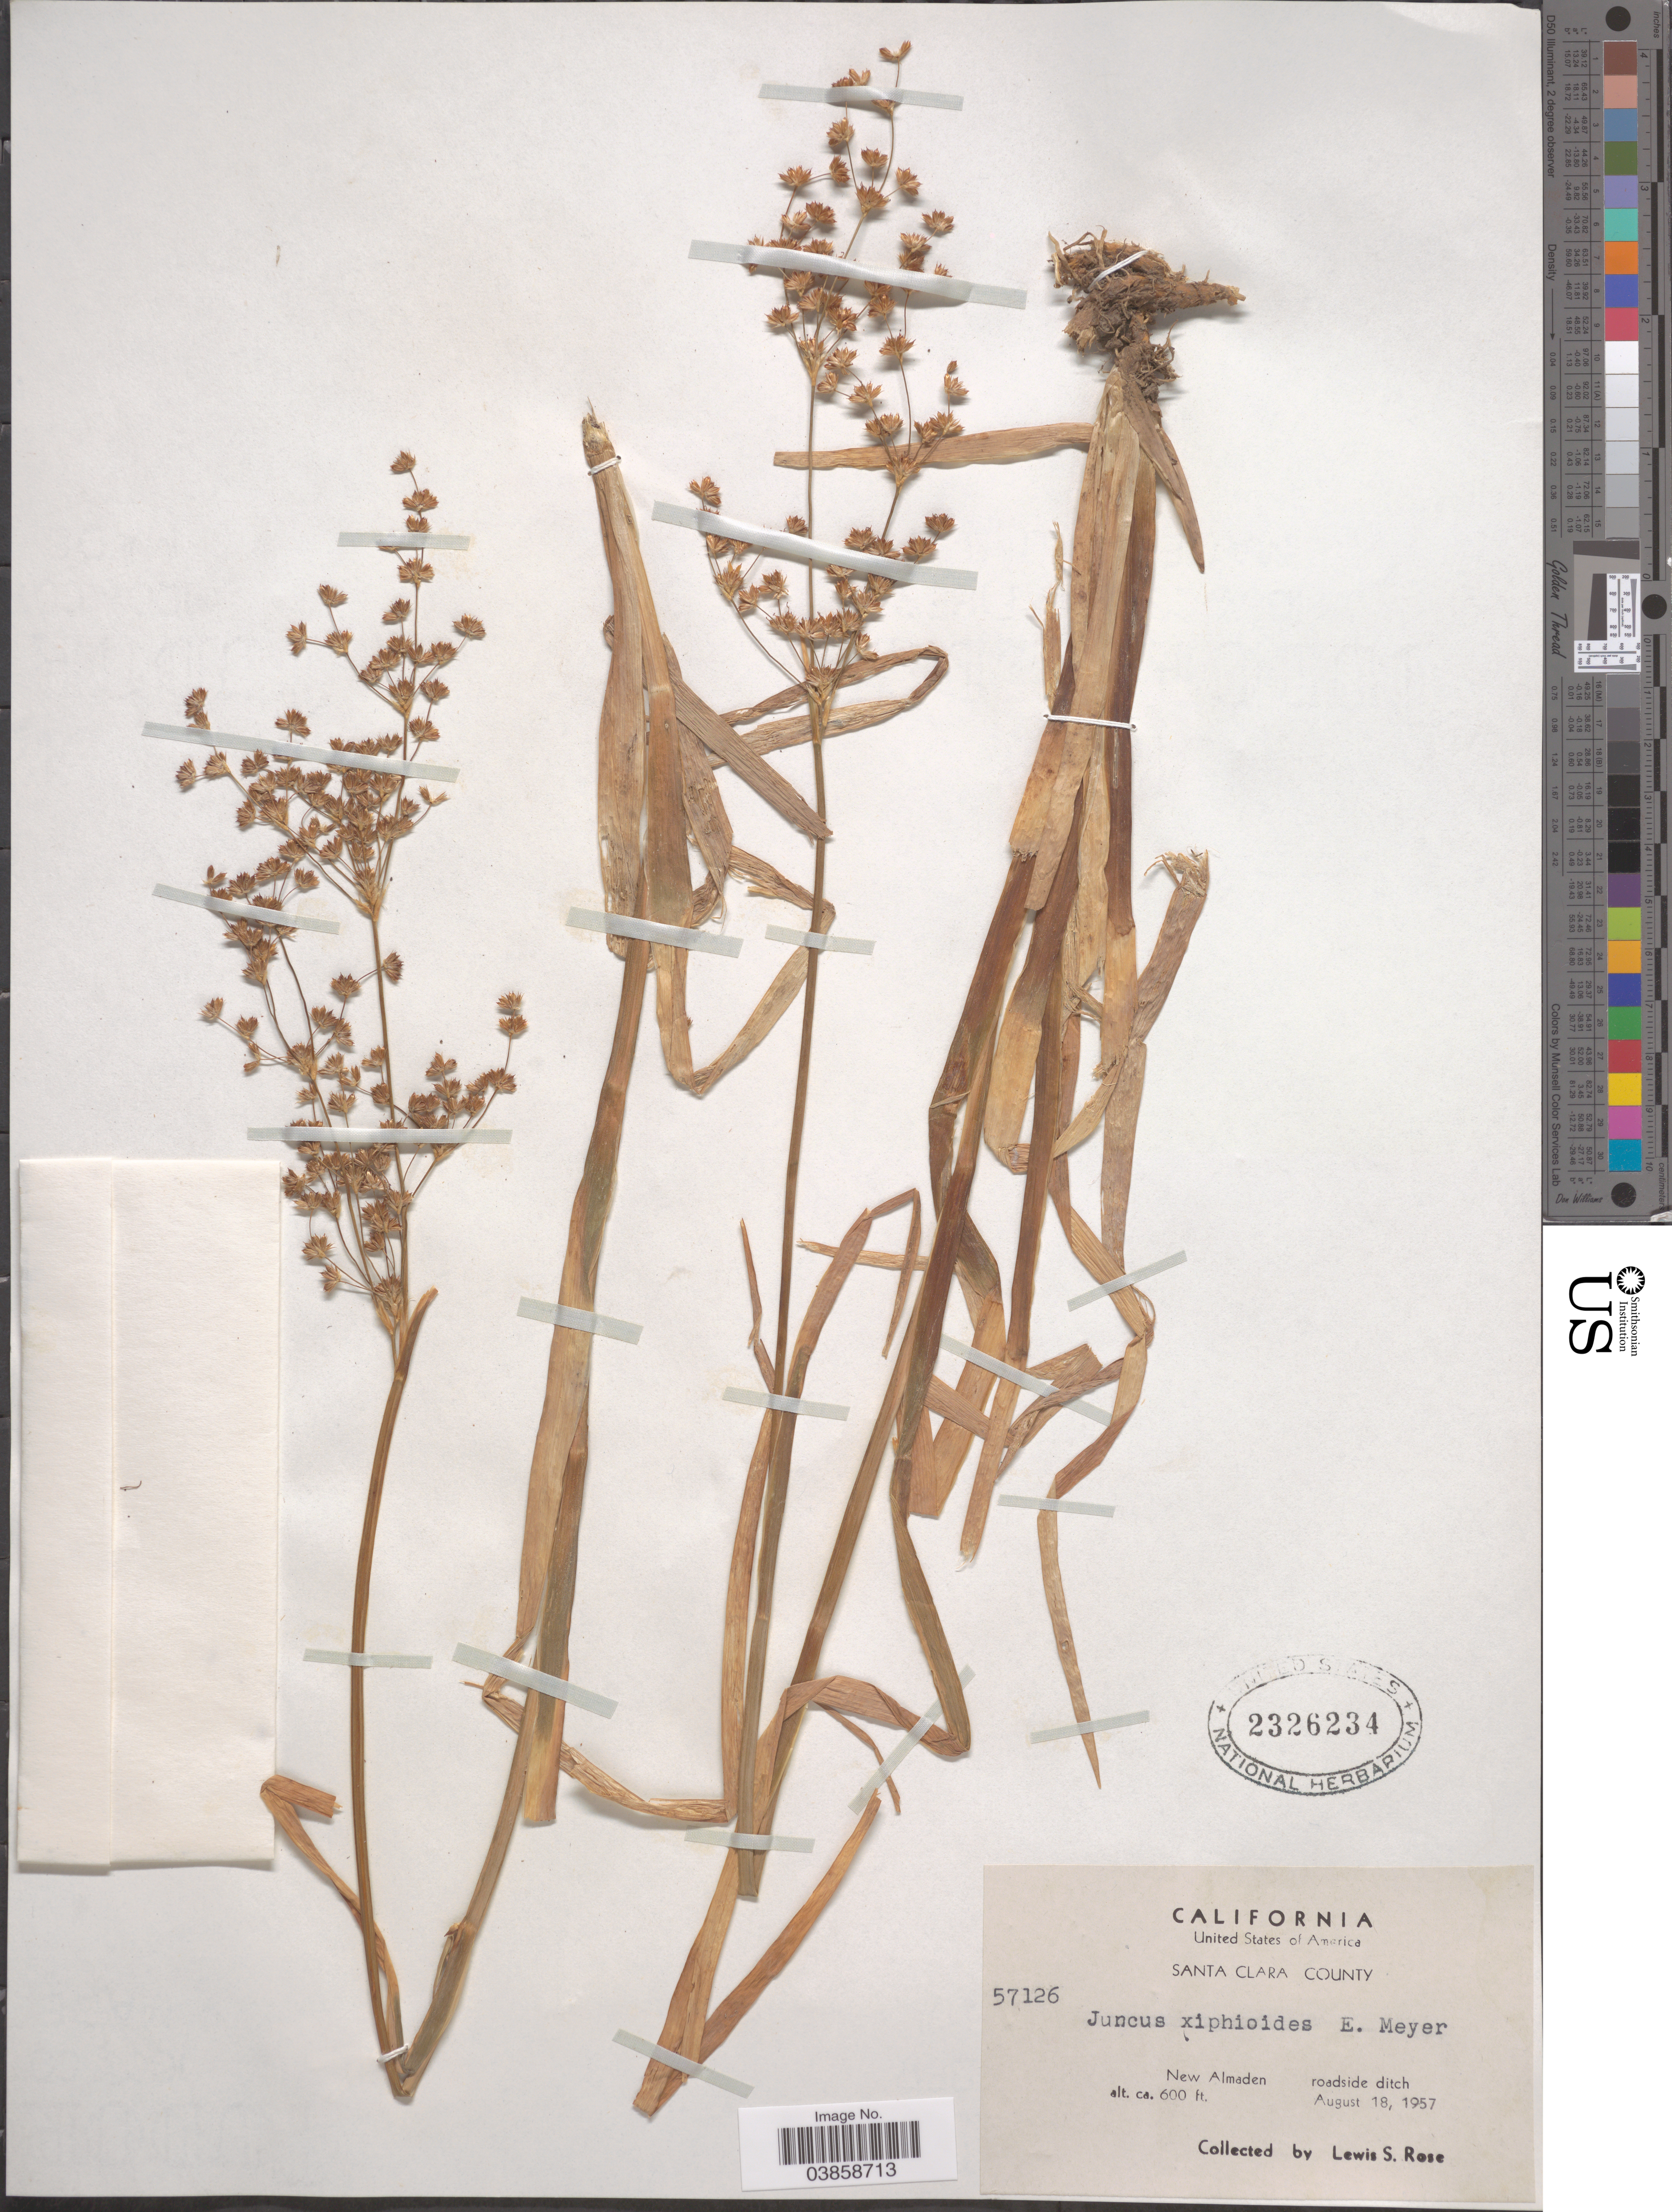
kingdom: Plantae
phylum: Tracheophyta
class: Liliopsida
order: Poales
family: Juncaceae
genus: Juncus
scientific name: Juncus xiphioides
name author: E. Mey.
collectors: L. S. Rose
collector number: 57126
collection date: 1957-08-18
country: United States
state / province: California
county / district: Santa Clara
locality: Santa Clara County. New Almaden.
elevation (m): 183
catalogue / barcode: US 2326234